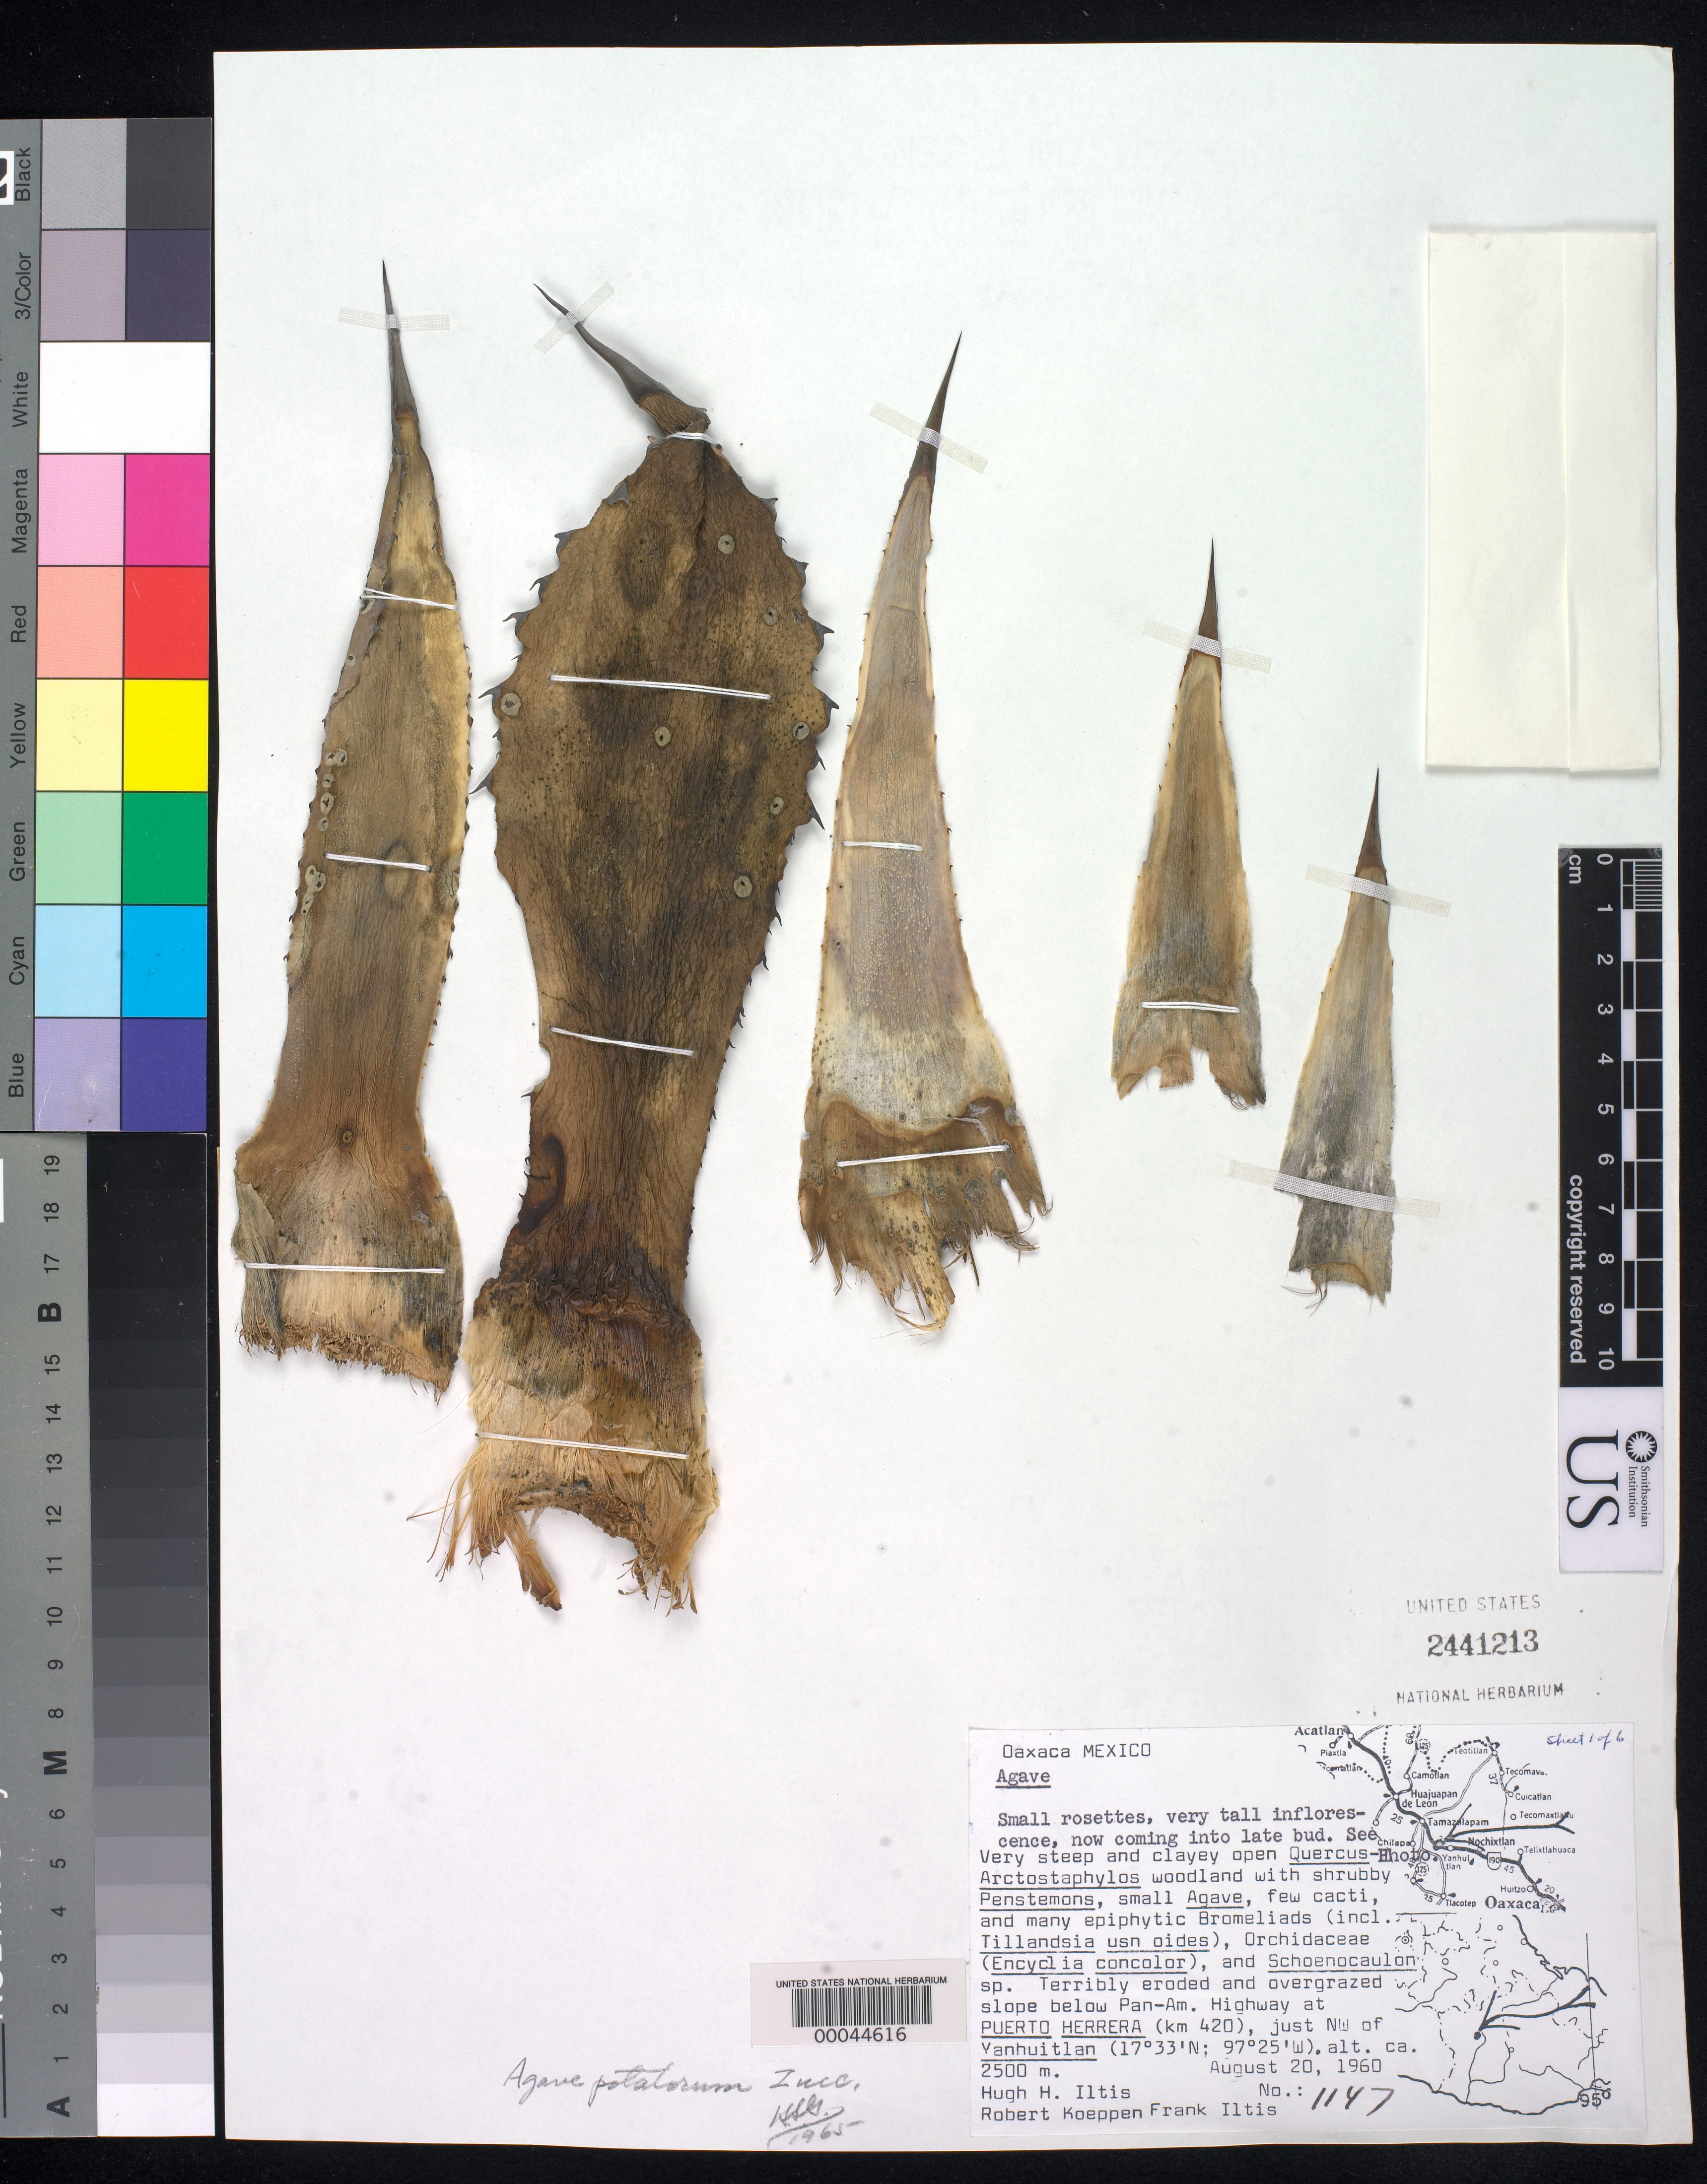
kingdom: Plantae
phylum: Tracheophyta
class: Liliopsida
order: Asparagales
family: Asparagaceae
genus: Agave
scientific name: Agave potatorum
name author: Zucc.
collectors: H. H. Iltis & R. Frank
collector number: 1147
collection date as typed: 20 Aug 1960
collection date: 1960-08-20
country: Mexico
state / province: Oaxaca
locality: Highway at puerto herrera, just NW of Yanhuitlan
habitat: Very steep & clayey open woodland eroded overgrazed slope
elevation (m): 2500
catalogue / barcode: US 2441213